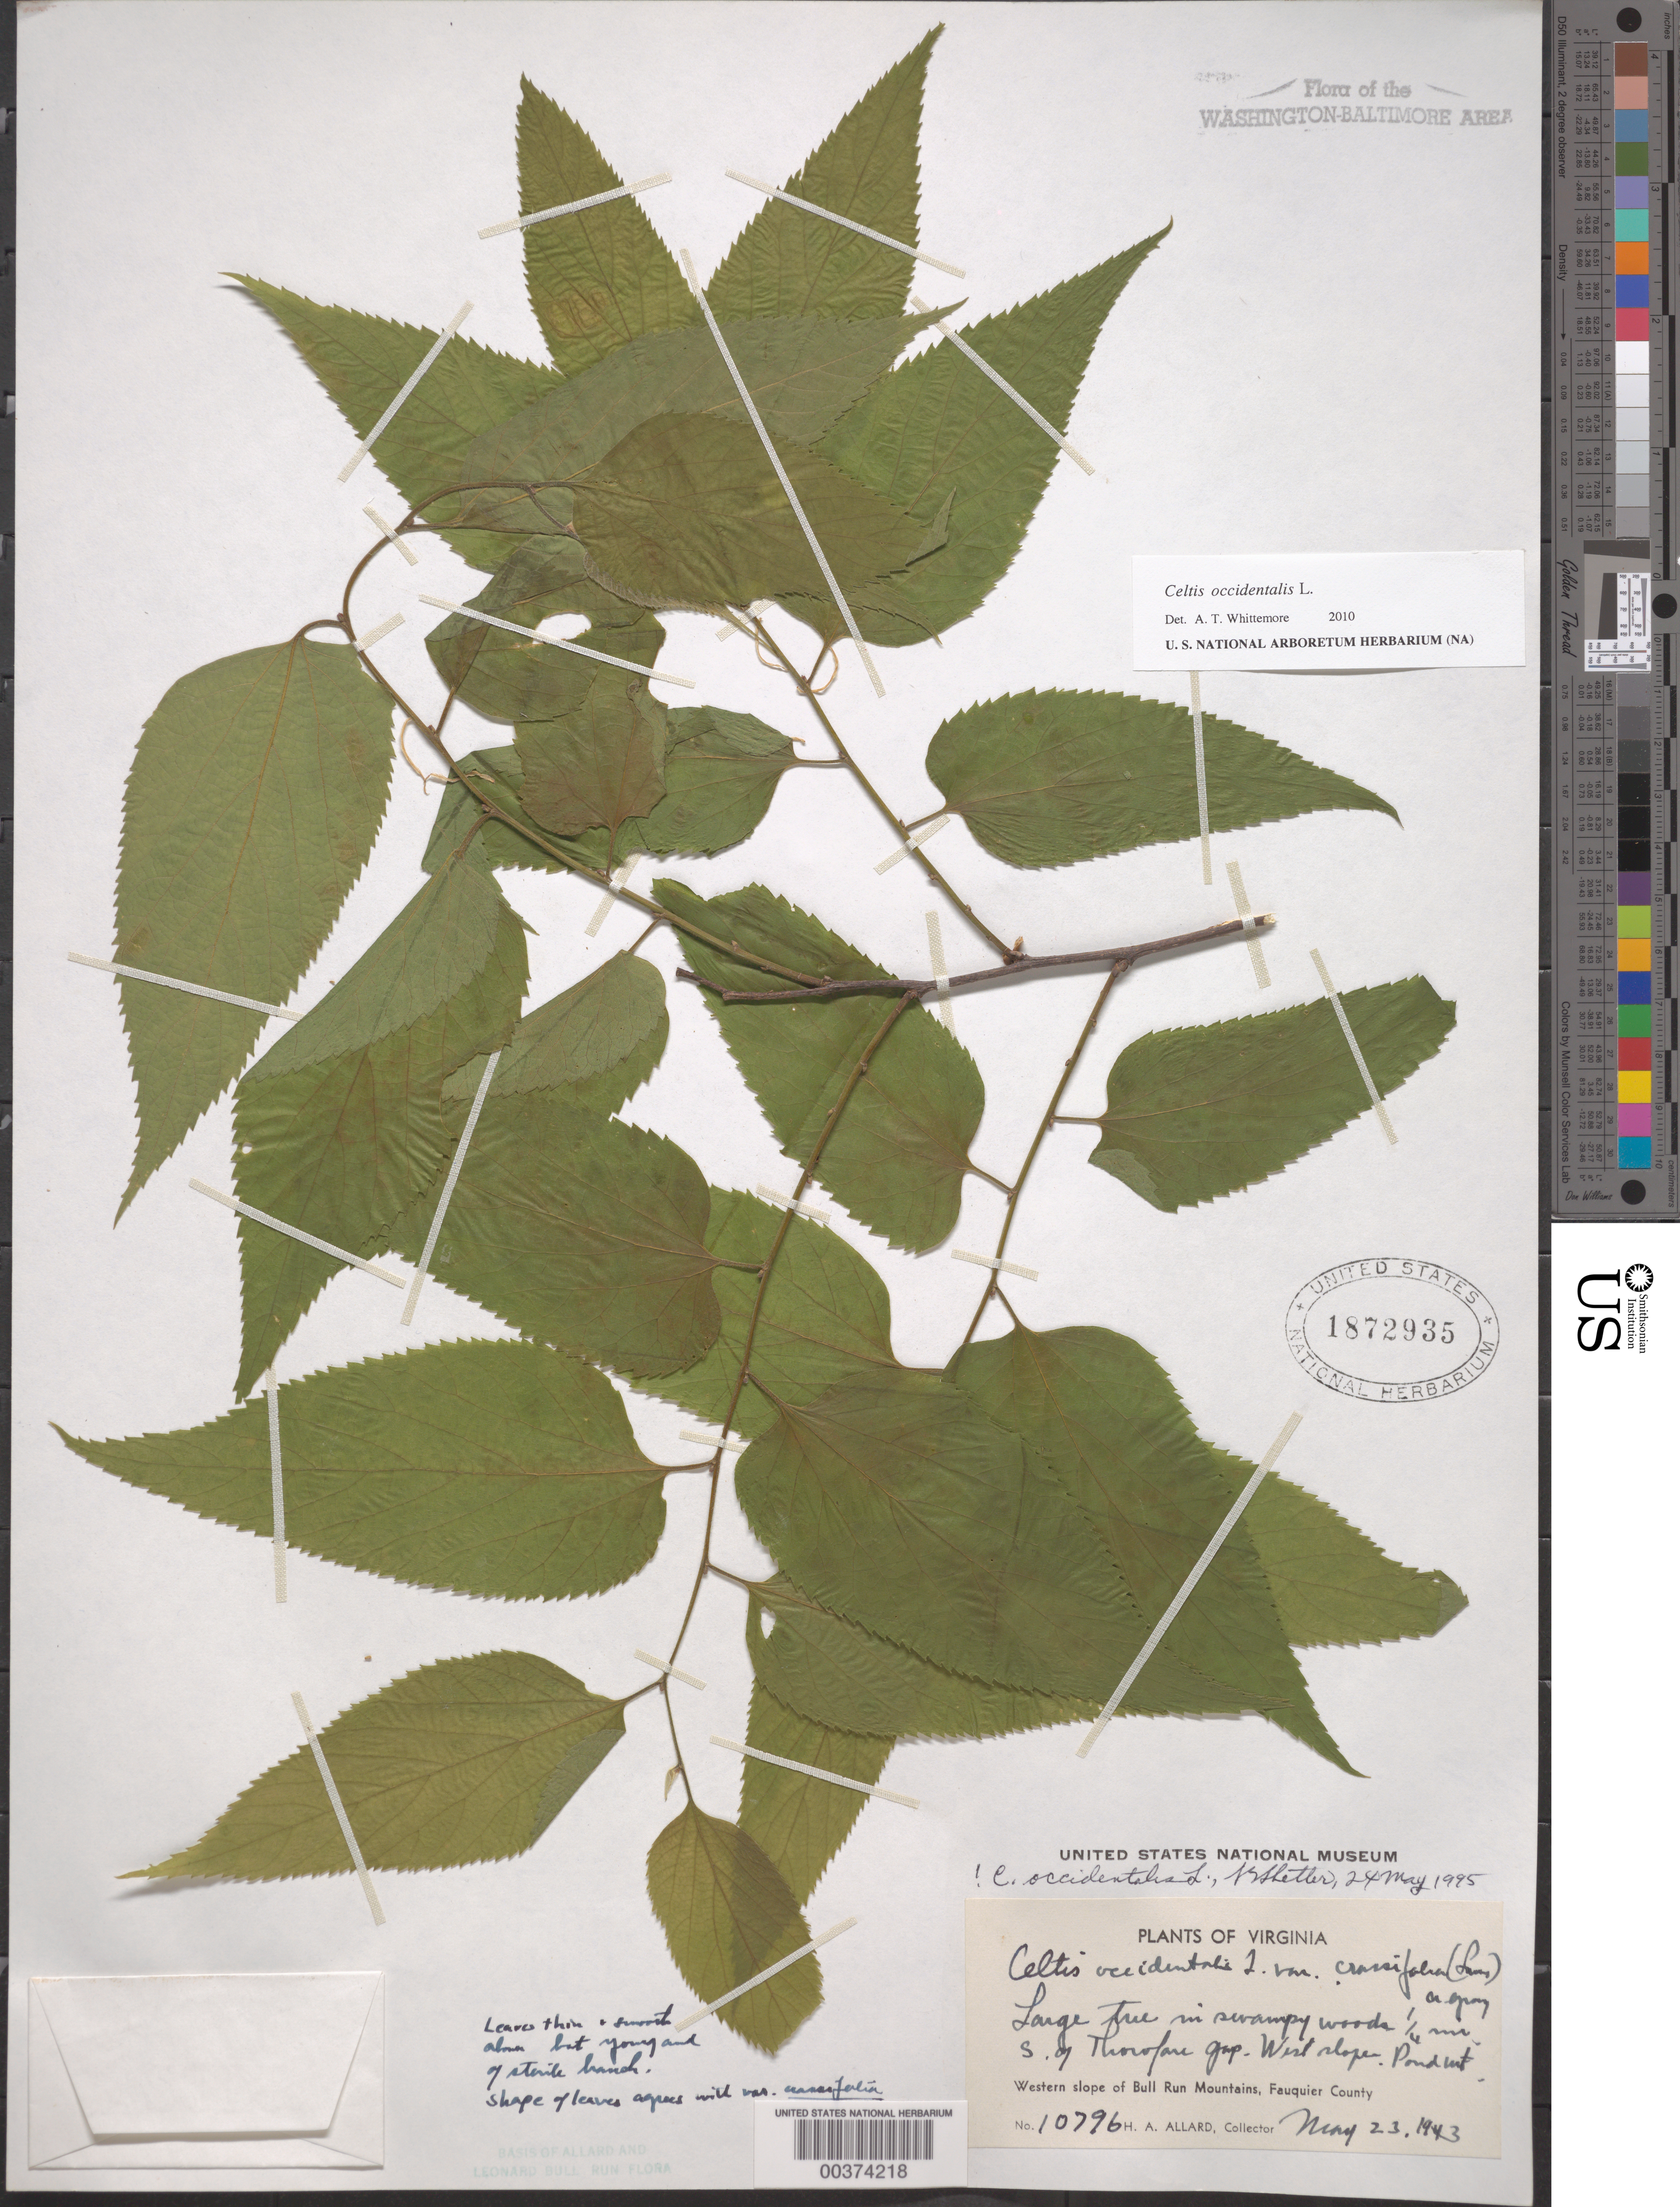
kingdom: Plantae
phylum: Tracheophyta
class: Magnoliopsida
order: Rosales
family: Cannabaceae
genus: Celtis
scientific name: Celtis occidentalis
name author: L.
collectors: H. A. Allard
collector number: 10796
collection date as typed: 23 May 1943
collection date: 1943-05-23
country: United States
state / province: Virginia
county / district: Fauquier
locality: South of Thorofare Gap Pond Mountain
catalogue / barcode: US 1872935